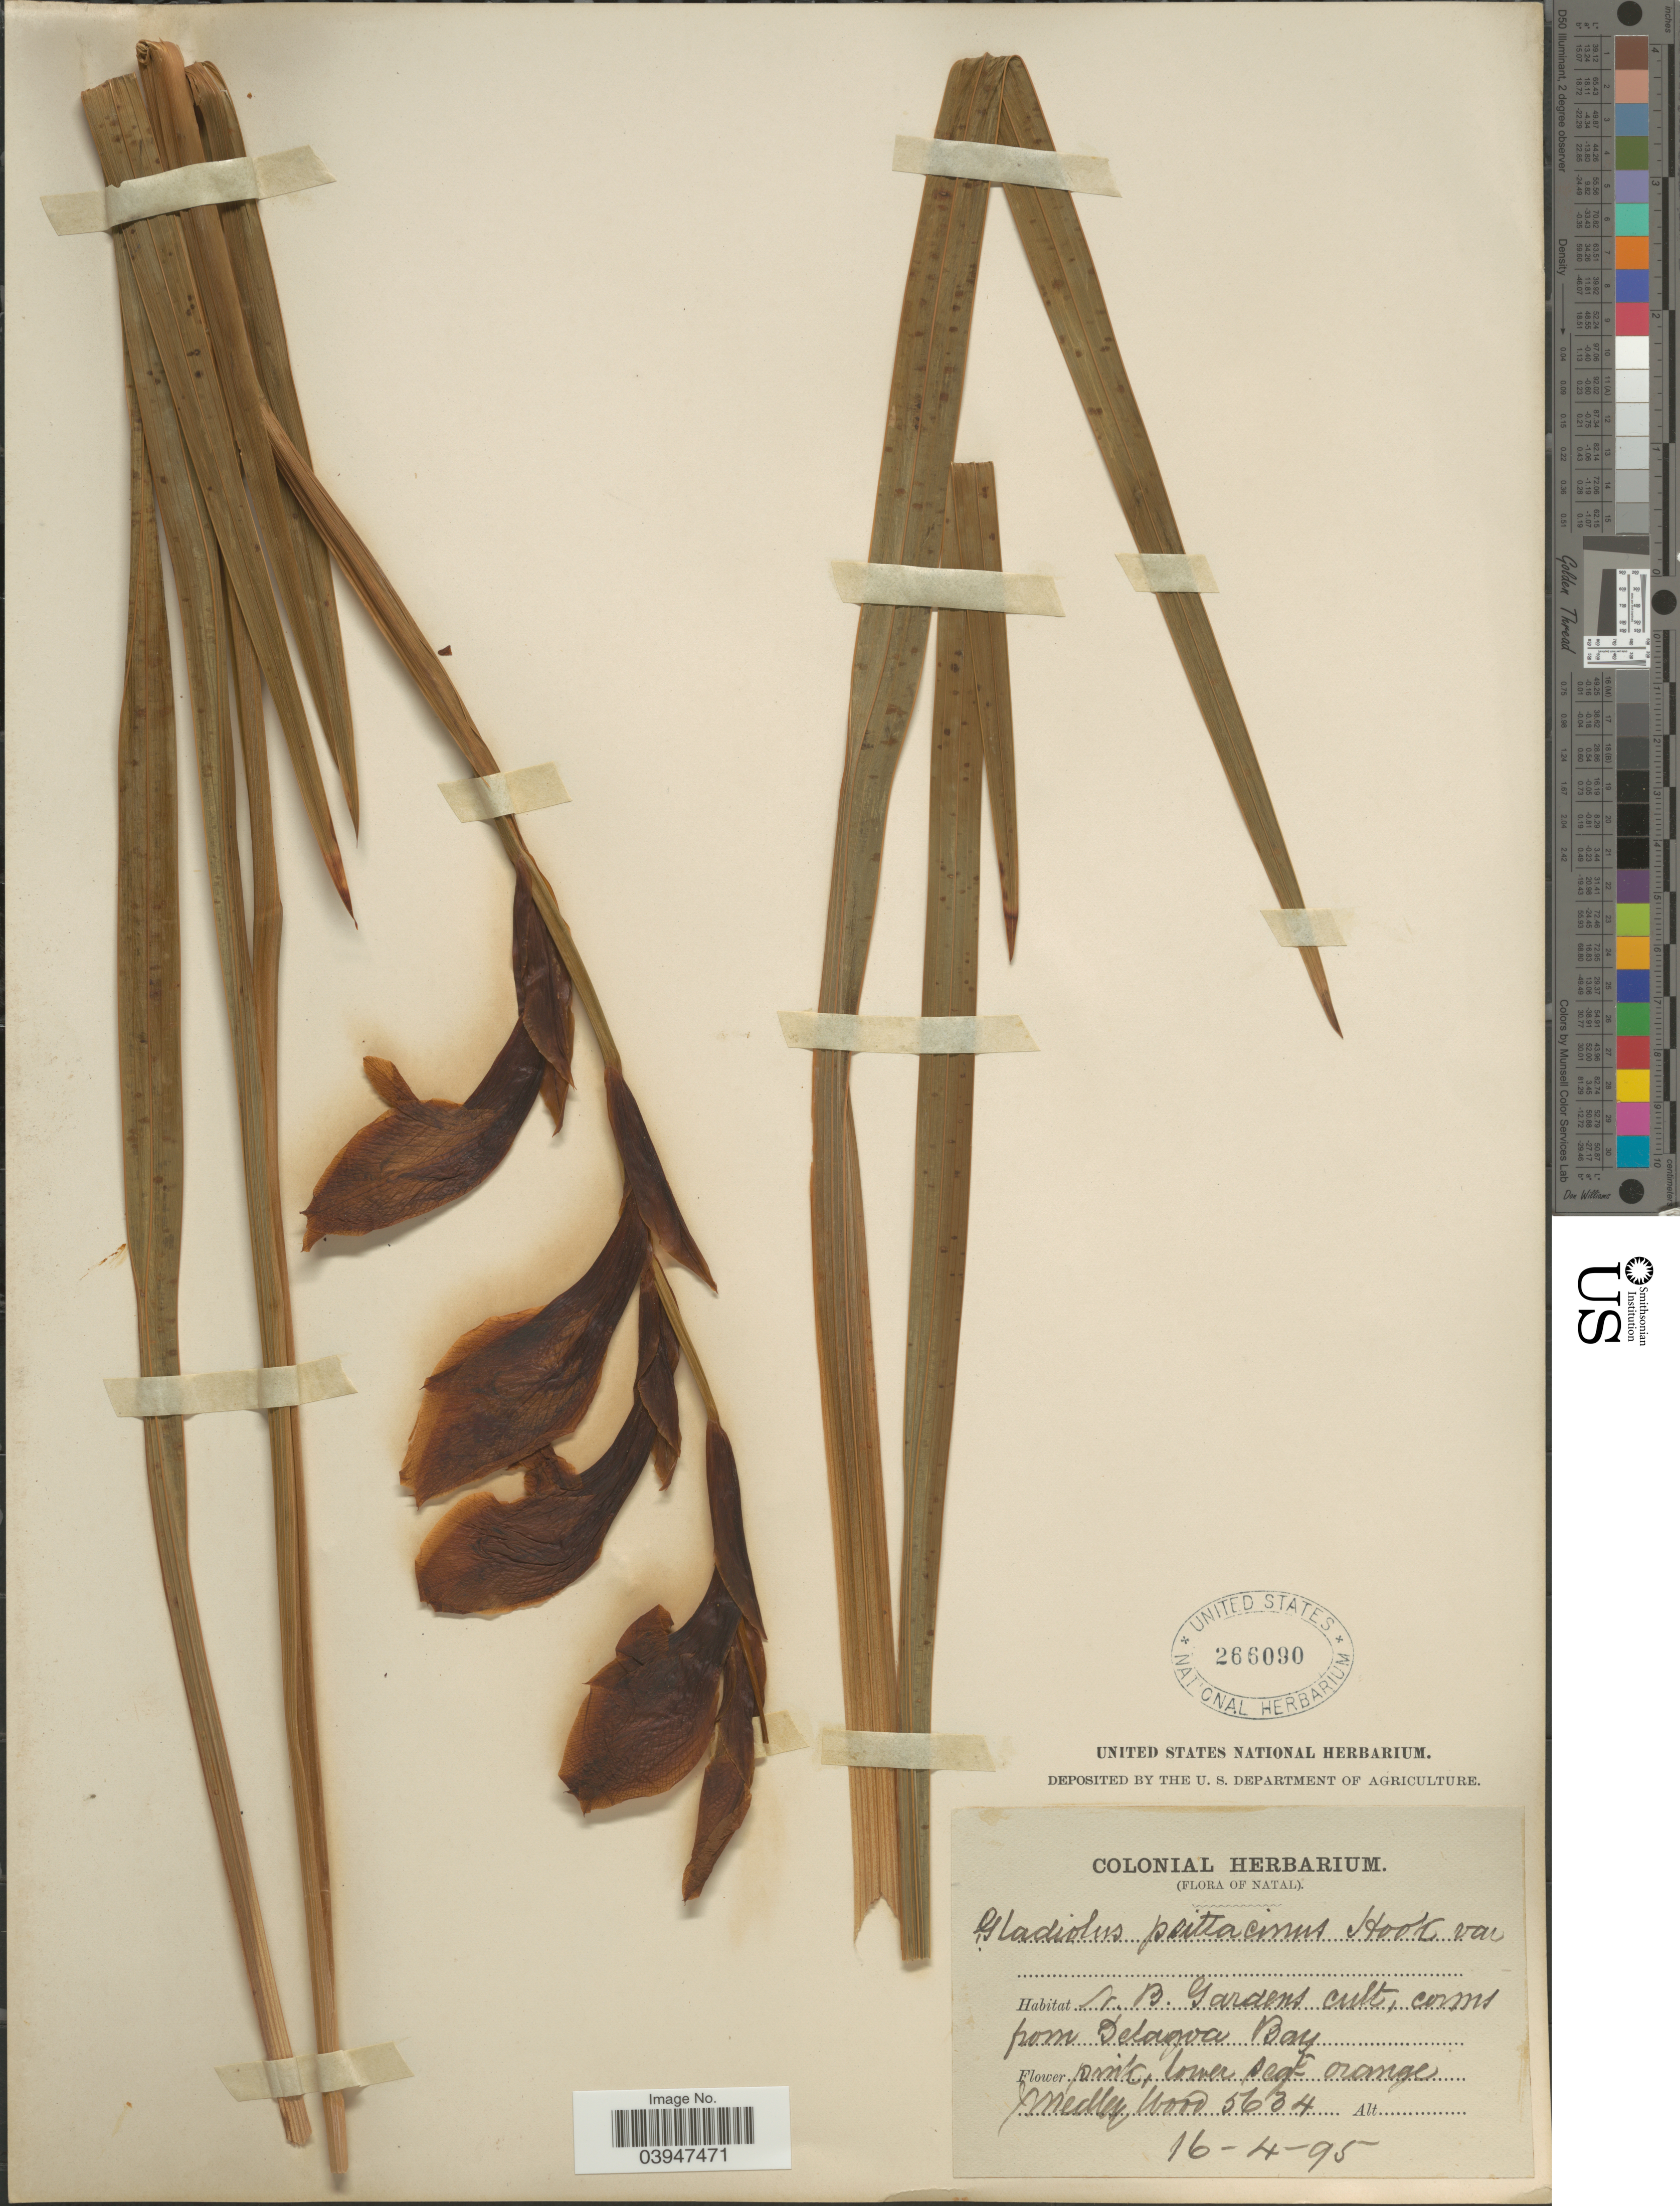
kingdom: Plantae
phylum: Tracheophyta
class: Liliopsida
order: Asparagales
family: Iridaceae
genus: Gladiolus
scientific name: Gladiolus psittacinus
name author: Hook.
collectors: J. Medley Wood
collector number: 5634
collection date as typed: Transcribed d/m/y: 16/4/95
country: South Africa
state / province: KwaZulu-Natal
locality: Natal. N. B. Gardens.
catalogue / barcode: US 266090